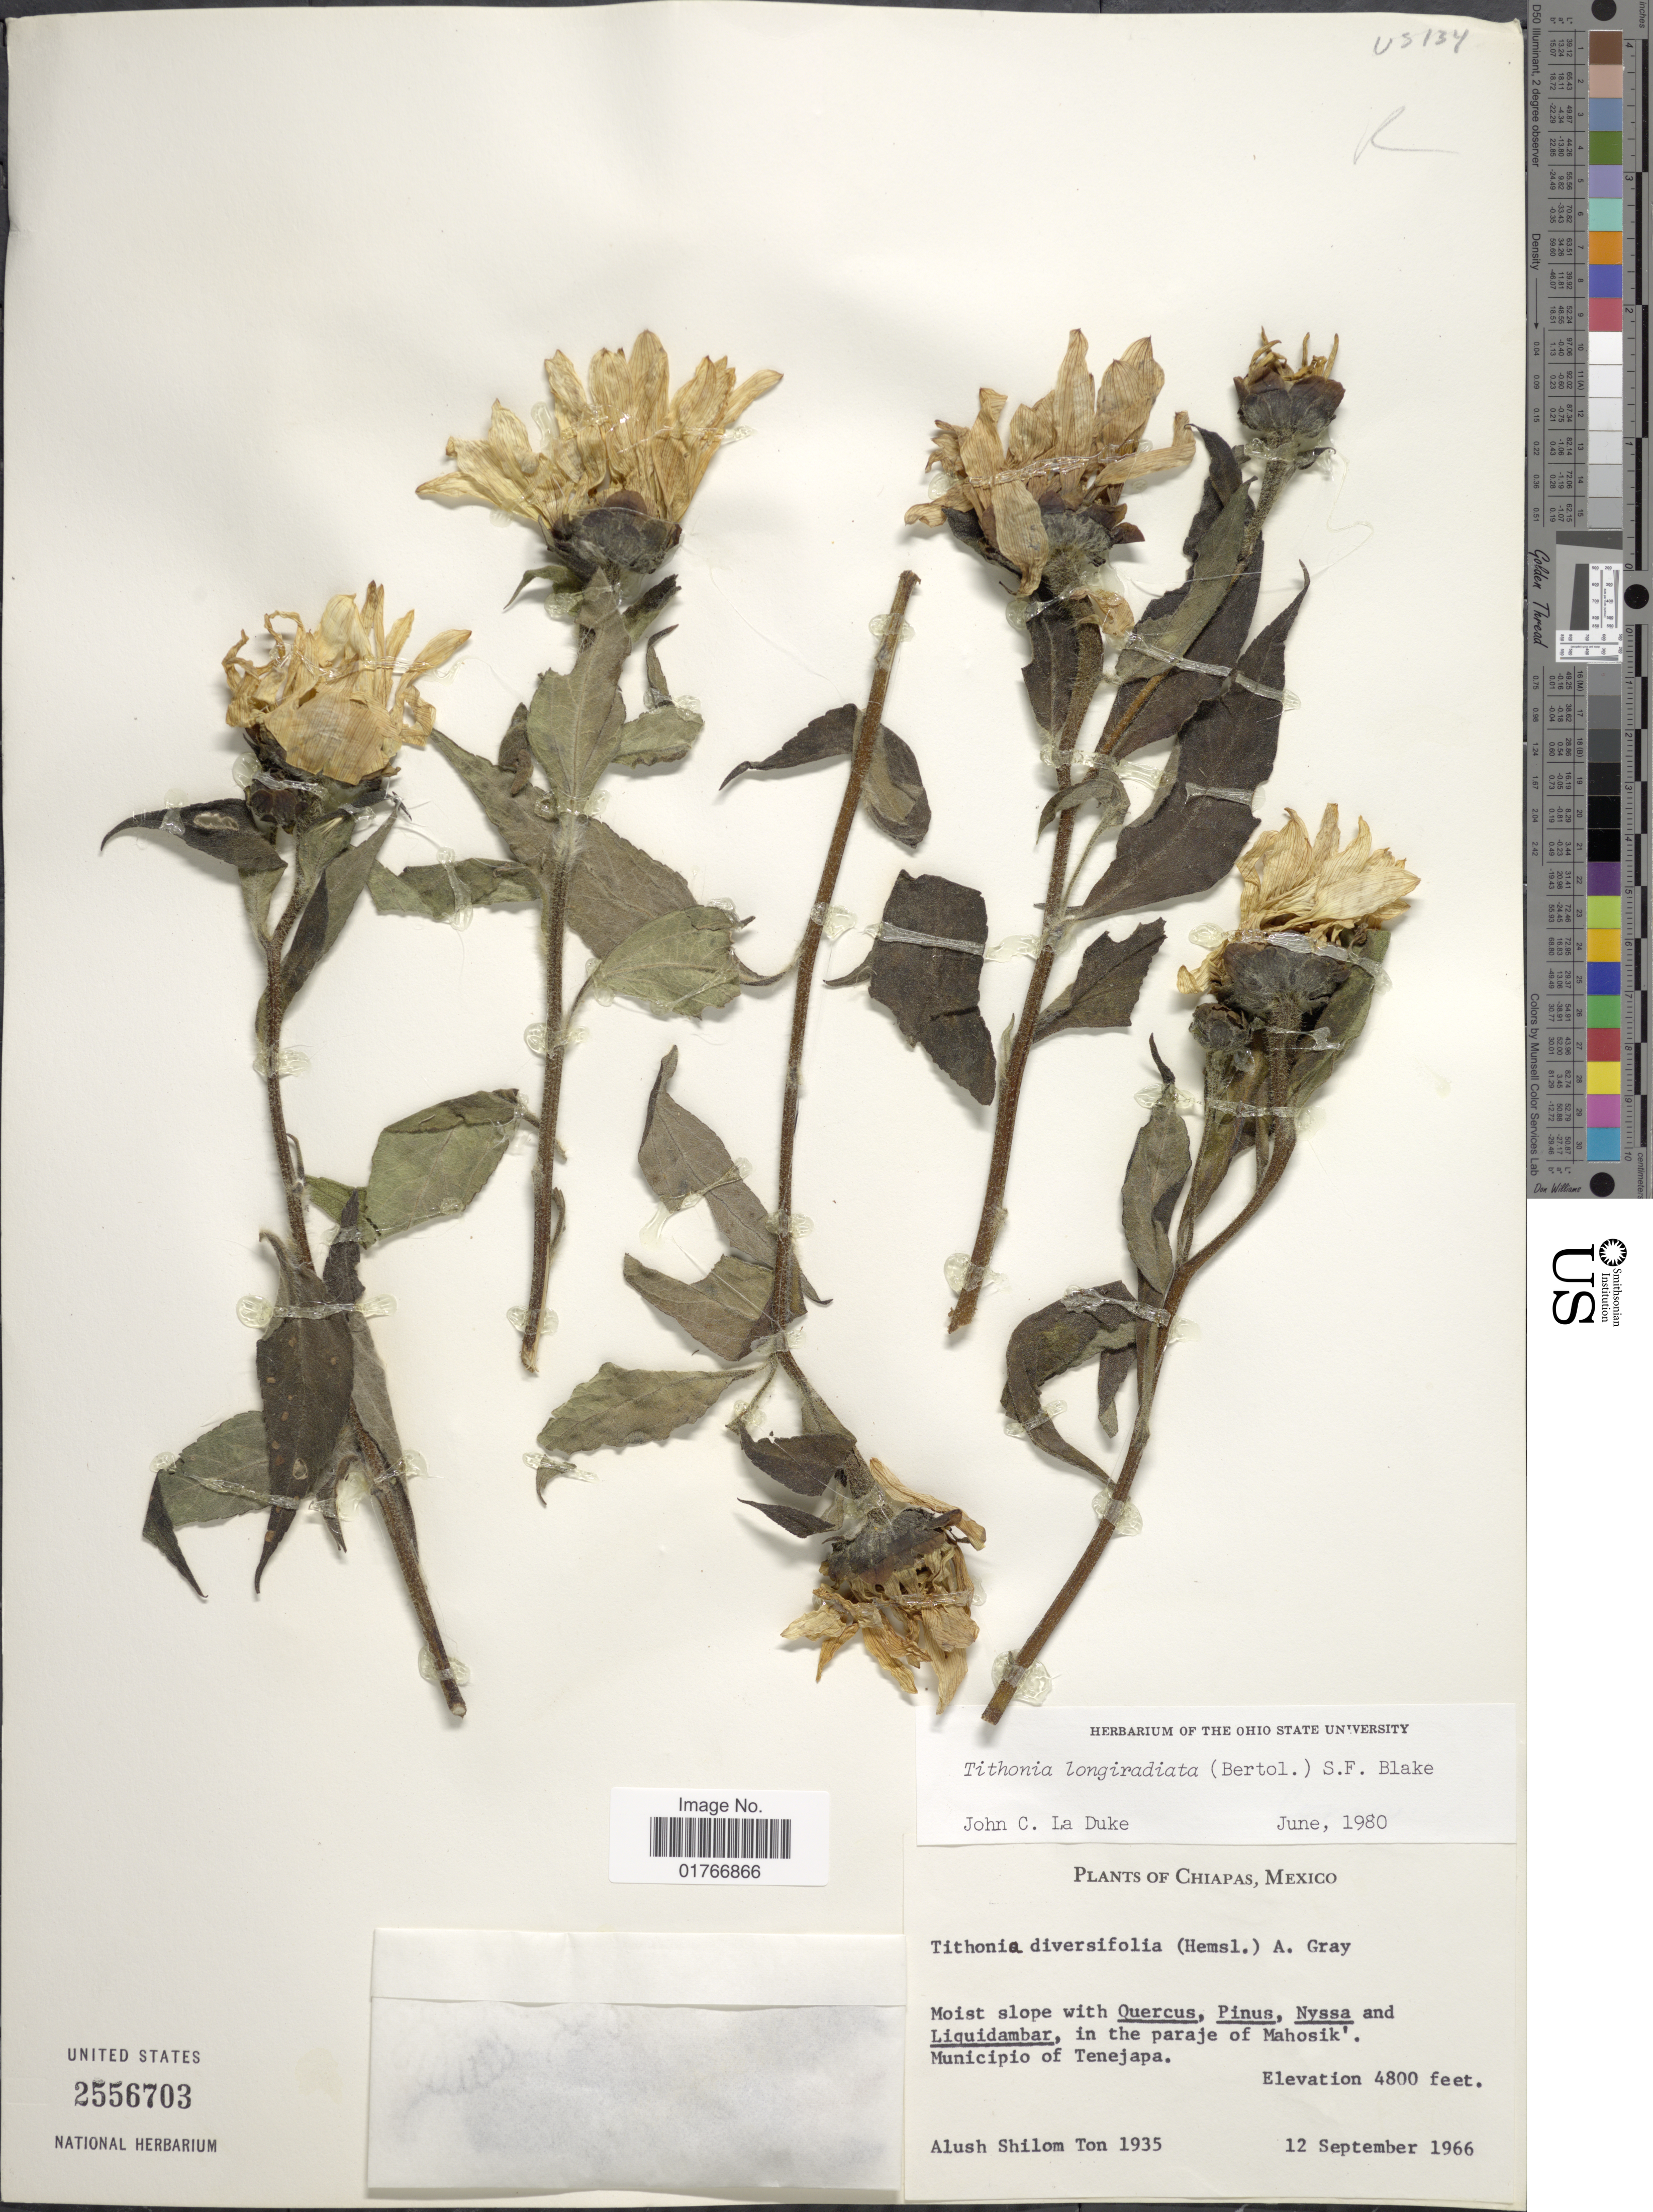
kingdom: Plantae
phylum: Tracheophyta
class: Magnoliopsida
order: Asterales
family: Asteraceae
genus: Tithonia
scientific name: Tithonia longiradiata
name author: (Bertol.) S.F. Blake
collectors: A. M. Ton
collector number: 1935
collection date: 1966-09-12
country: Mexico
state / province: Chiapas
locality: In the paraje of Mahosik', Municipio of Tenejapa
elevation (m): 1463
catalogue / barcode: US 2556703